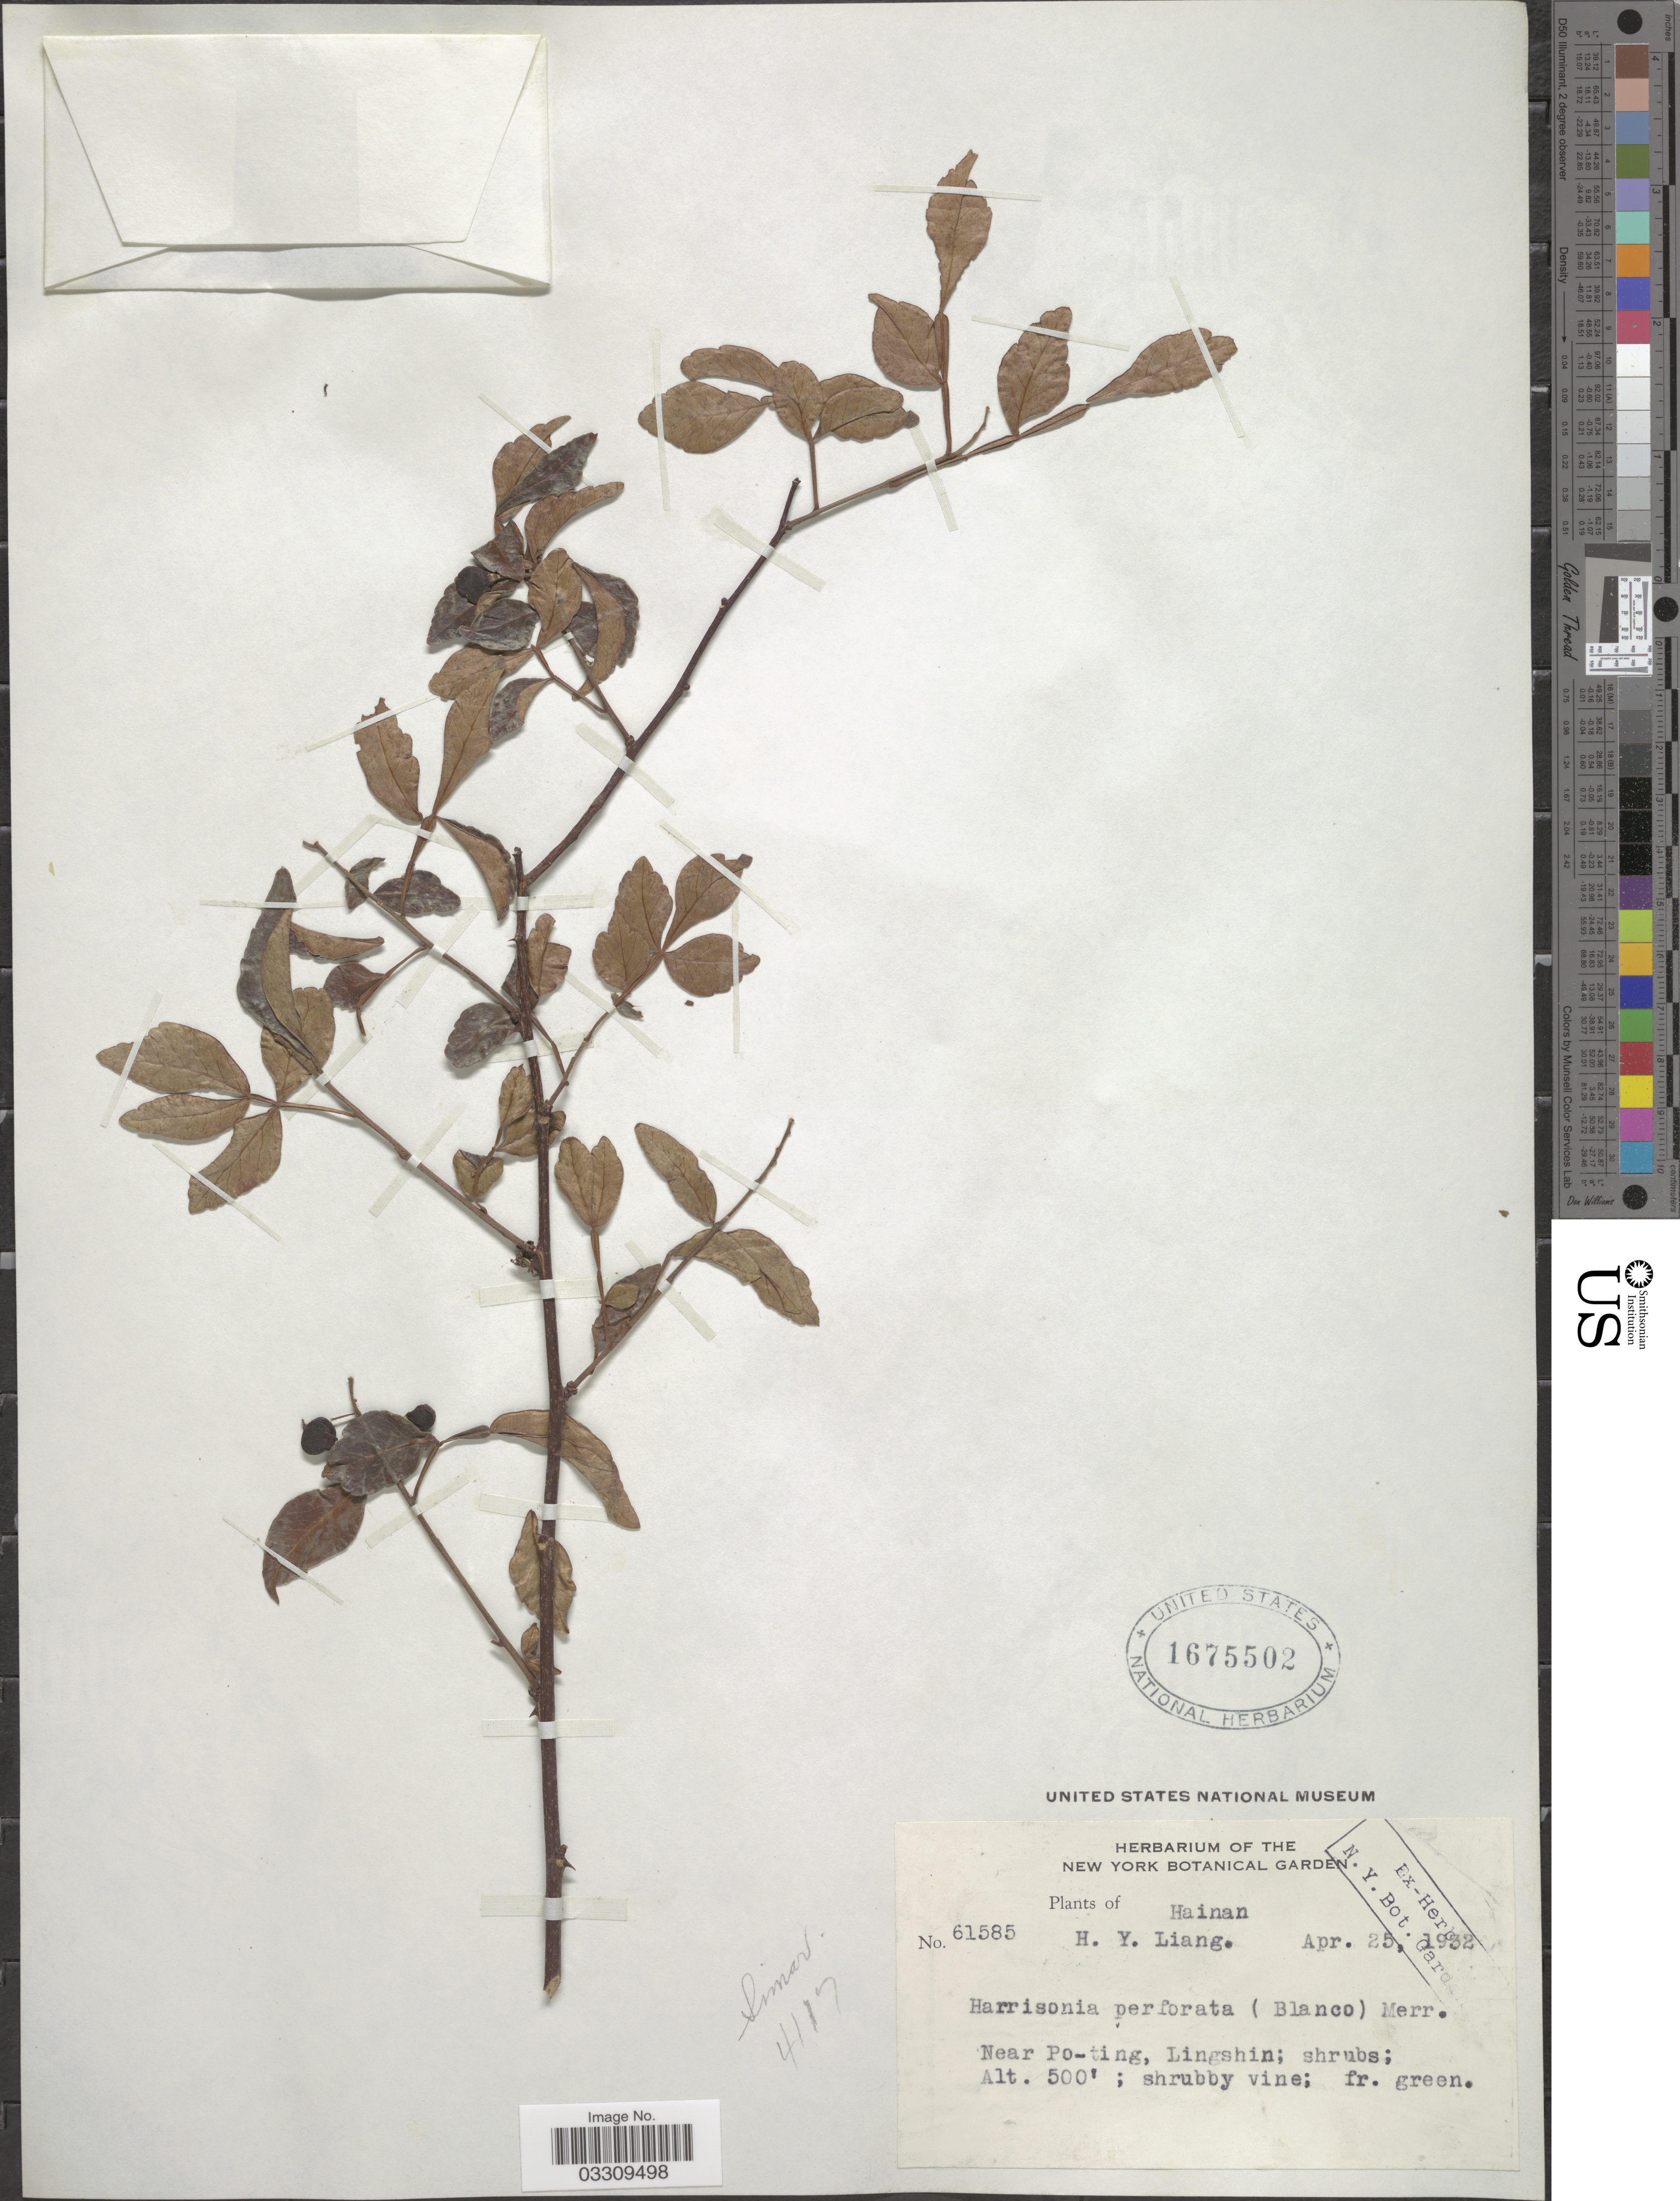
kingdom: Plantae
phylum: Tracheophyta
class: Magnoliopsida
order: Sapindales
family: Rutaceae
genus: Harrisonia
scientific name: Harrisonia perforata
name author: (Blanco) Merr.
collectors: H. Y. Liang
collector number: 61585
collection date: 1932-04-25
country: China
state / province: Hainan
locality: Near Po-ting, Lingshin.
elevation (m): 152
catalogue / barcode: US 1675502